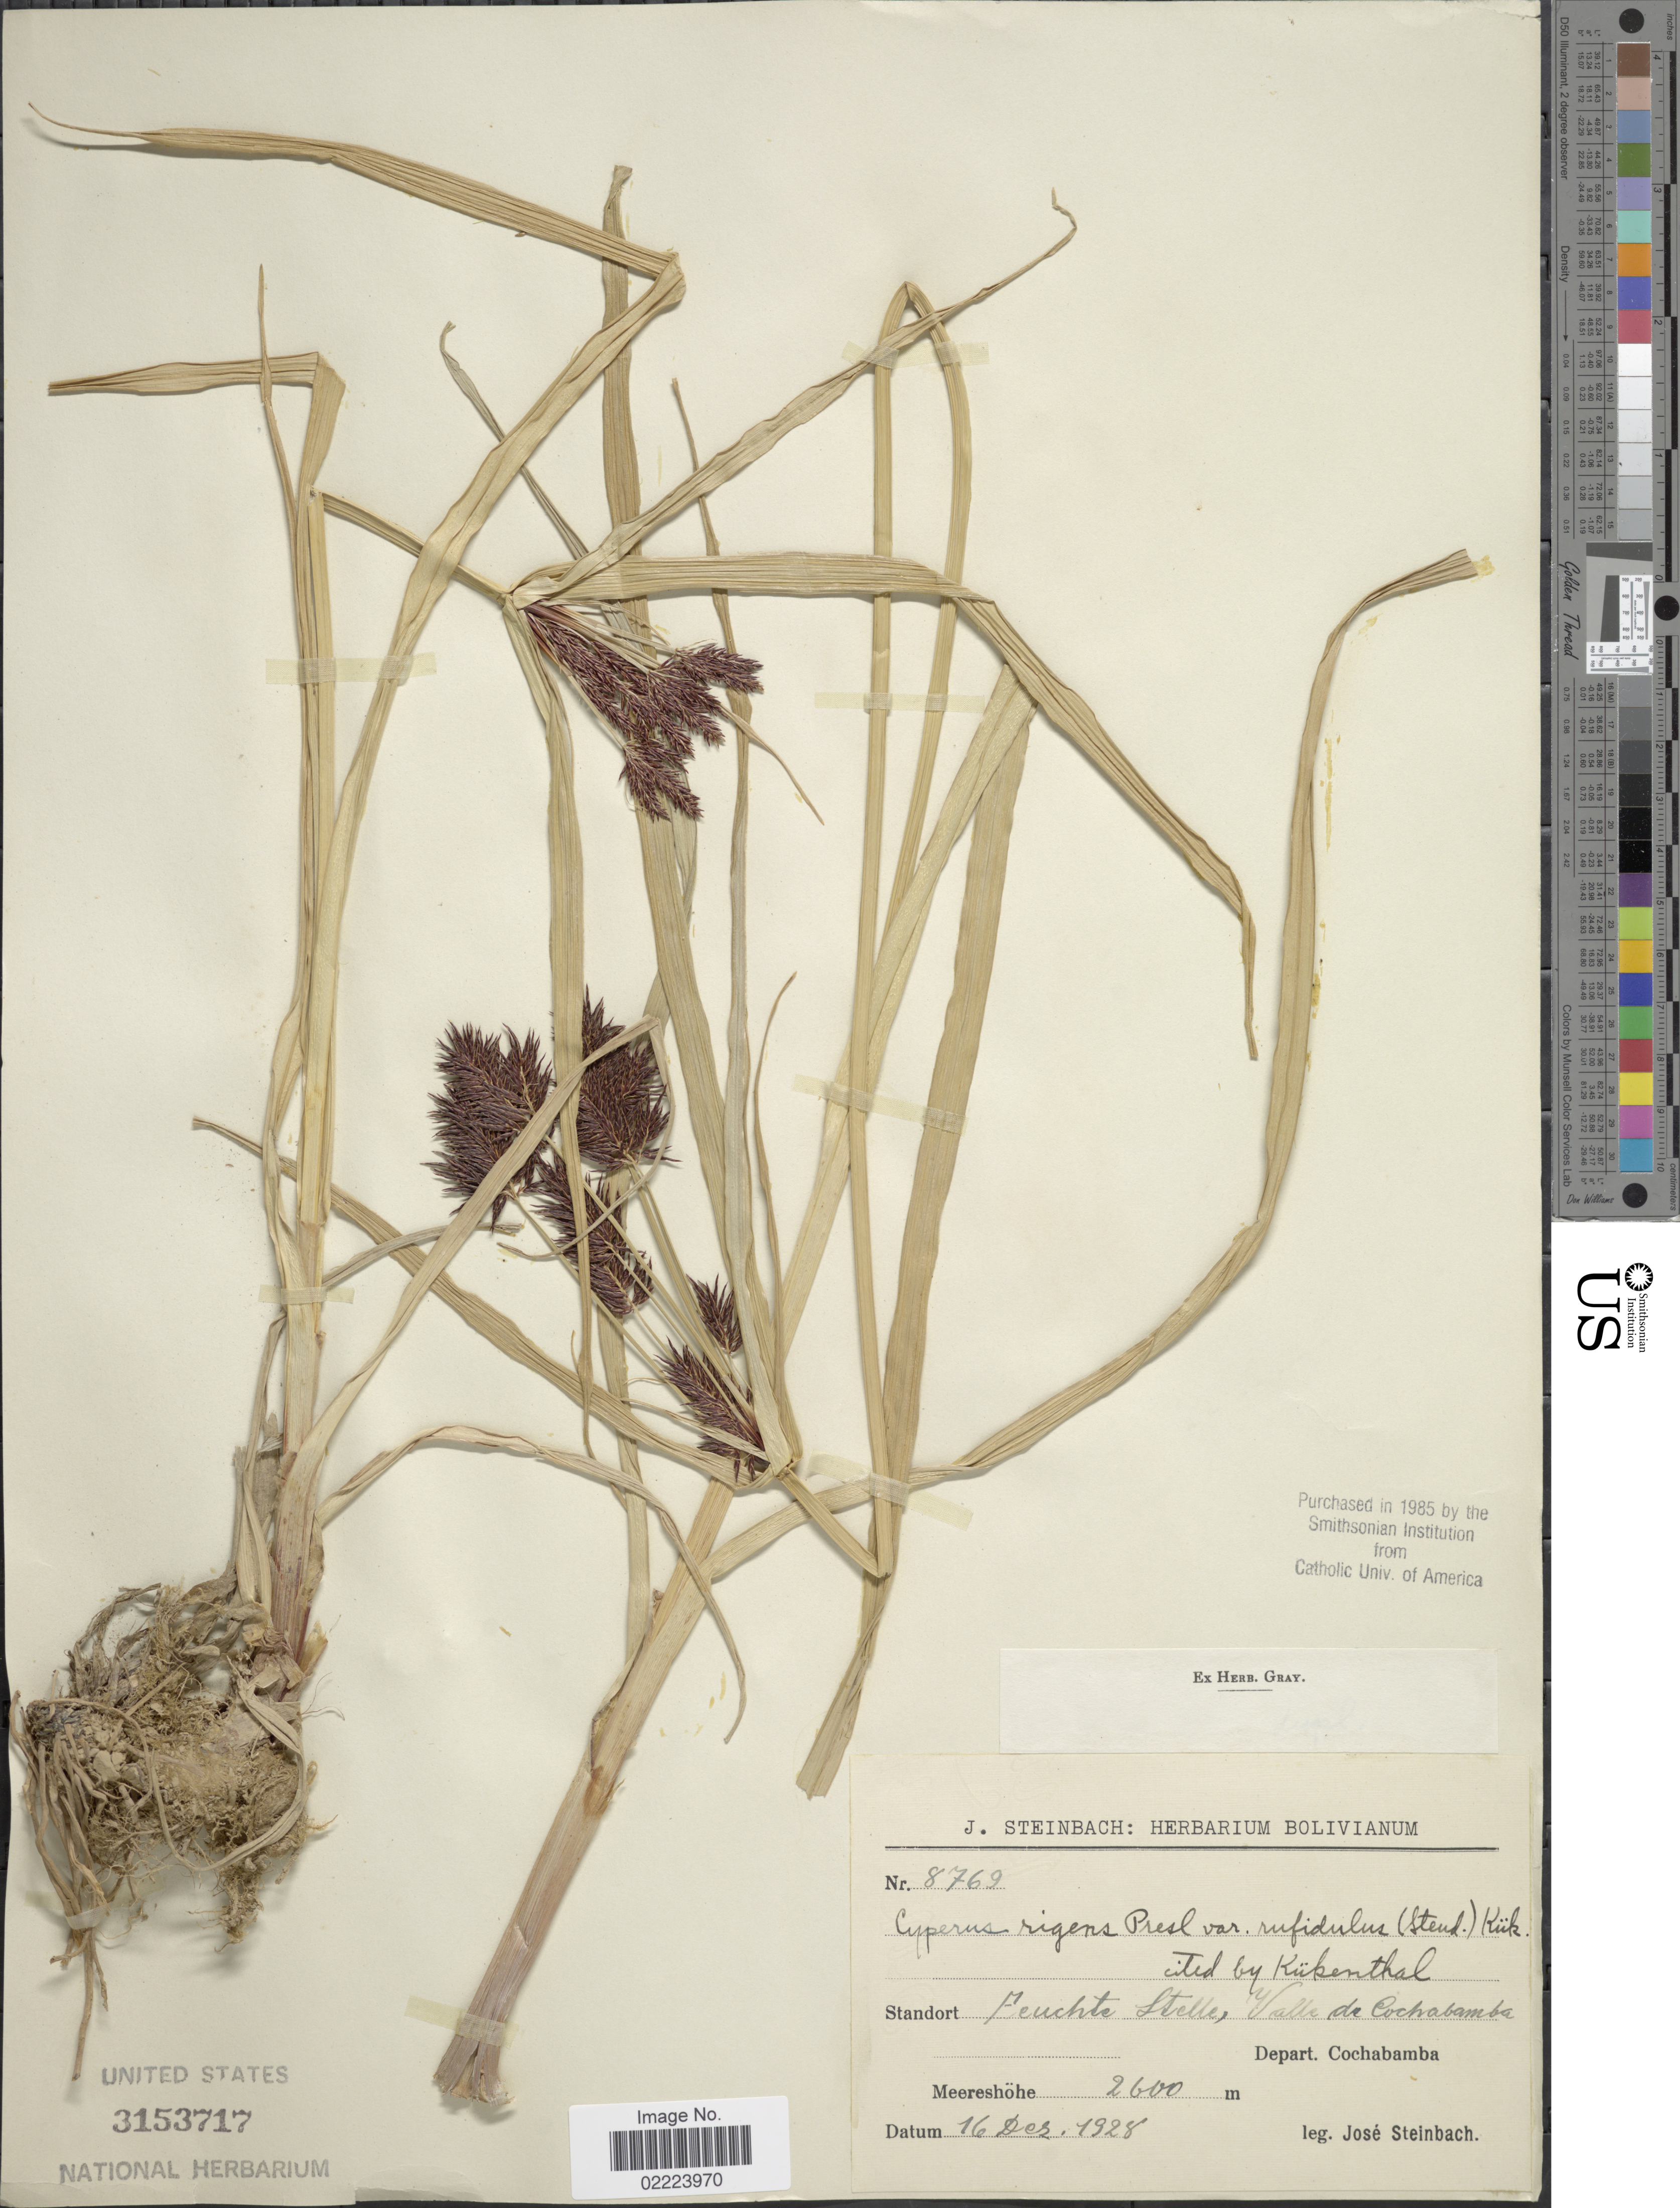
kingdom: Plantae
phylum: Tracheophyta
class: Liliopsida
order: Poales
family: Cyperaceae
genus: Cyperus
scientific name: Cyperus rigens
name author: J. Presl & C. Presl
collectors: J. Steinbach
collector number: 8769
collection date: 1928-12-16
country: Bolivia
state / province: Cochabamba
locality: Feuchte Stelle, Valle de Cochabamba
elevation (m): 2600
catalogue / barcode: US 3153717